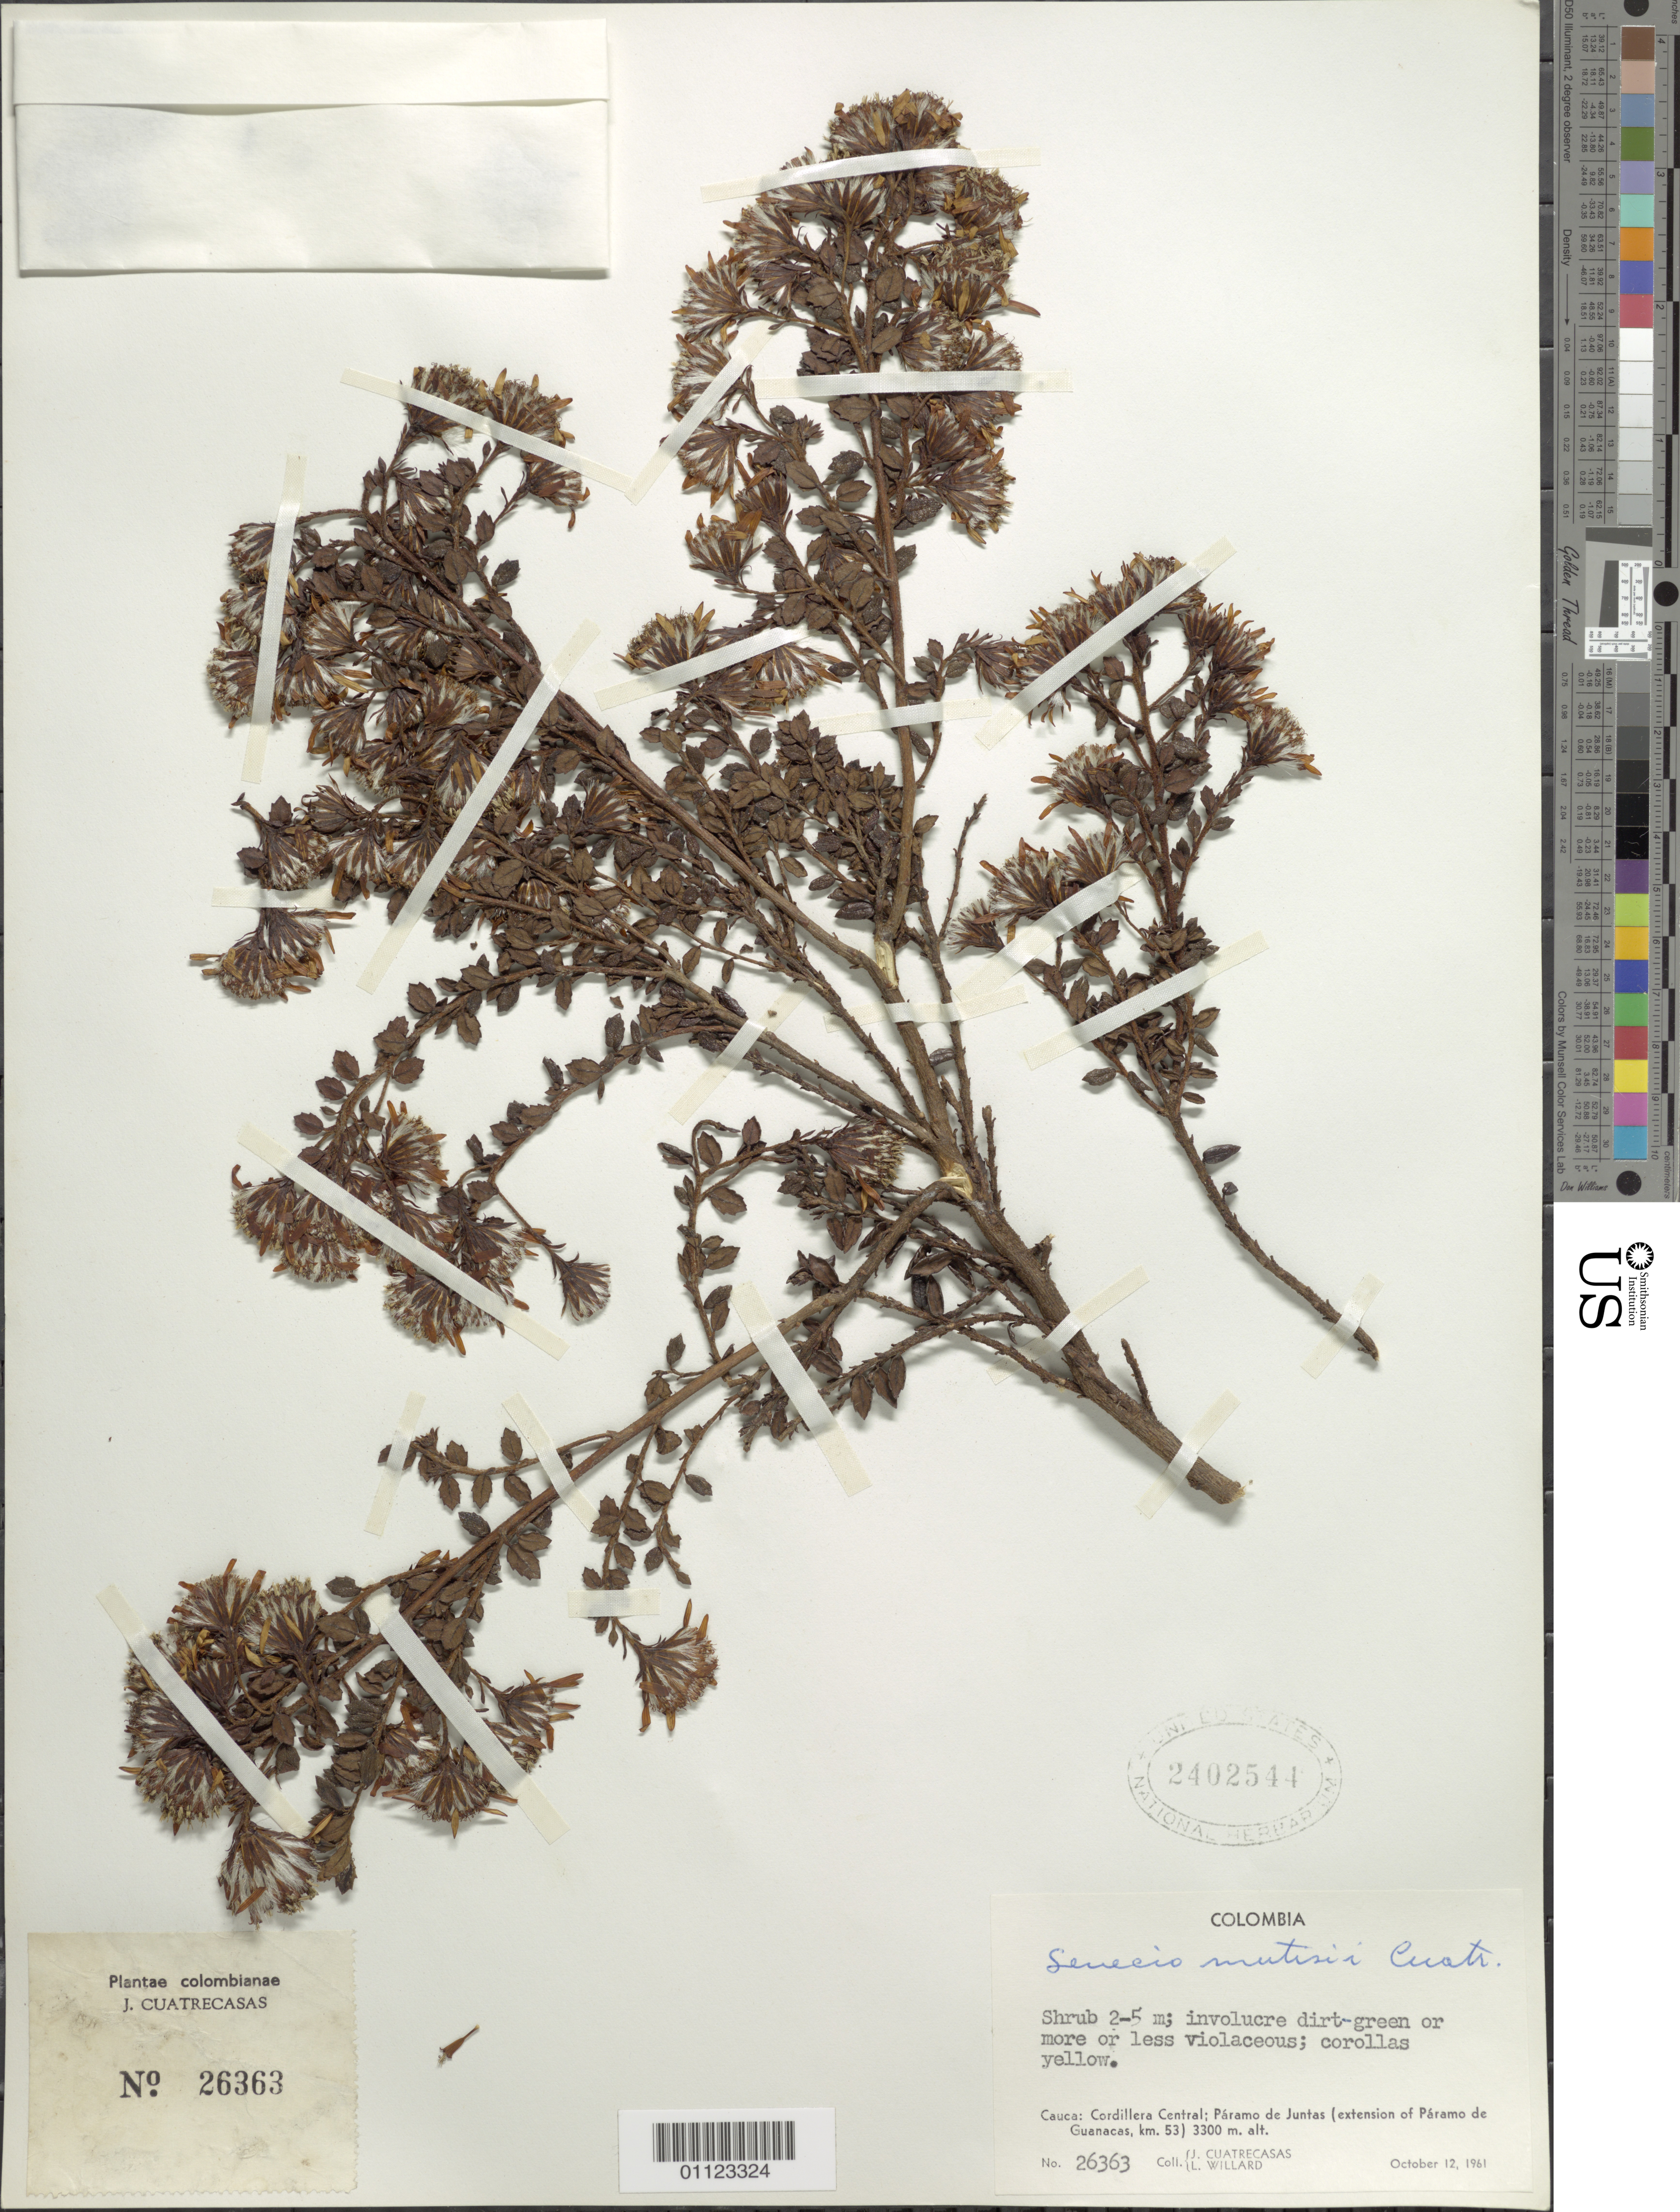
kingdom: Plantae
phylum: Tracheophyta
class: Magnoliopsida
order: Asterales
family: Asteraceae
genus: Pentacalia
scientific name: Pentacalia mutisii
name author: (Cuatrec.) Cuatrec.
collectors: J. Cuatrecasas & L. Willard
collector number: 26363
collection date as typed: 12 October 1961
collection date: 1961-10-12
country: Colombia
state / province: Cauca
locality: Cordillera Central: Páramo de Juntas (extension of Páramo de Guanacas, km 53)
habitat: Páramos.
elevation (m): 3300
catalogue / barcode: US 2402544